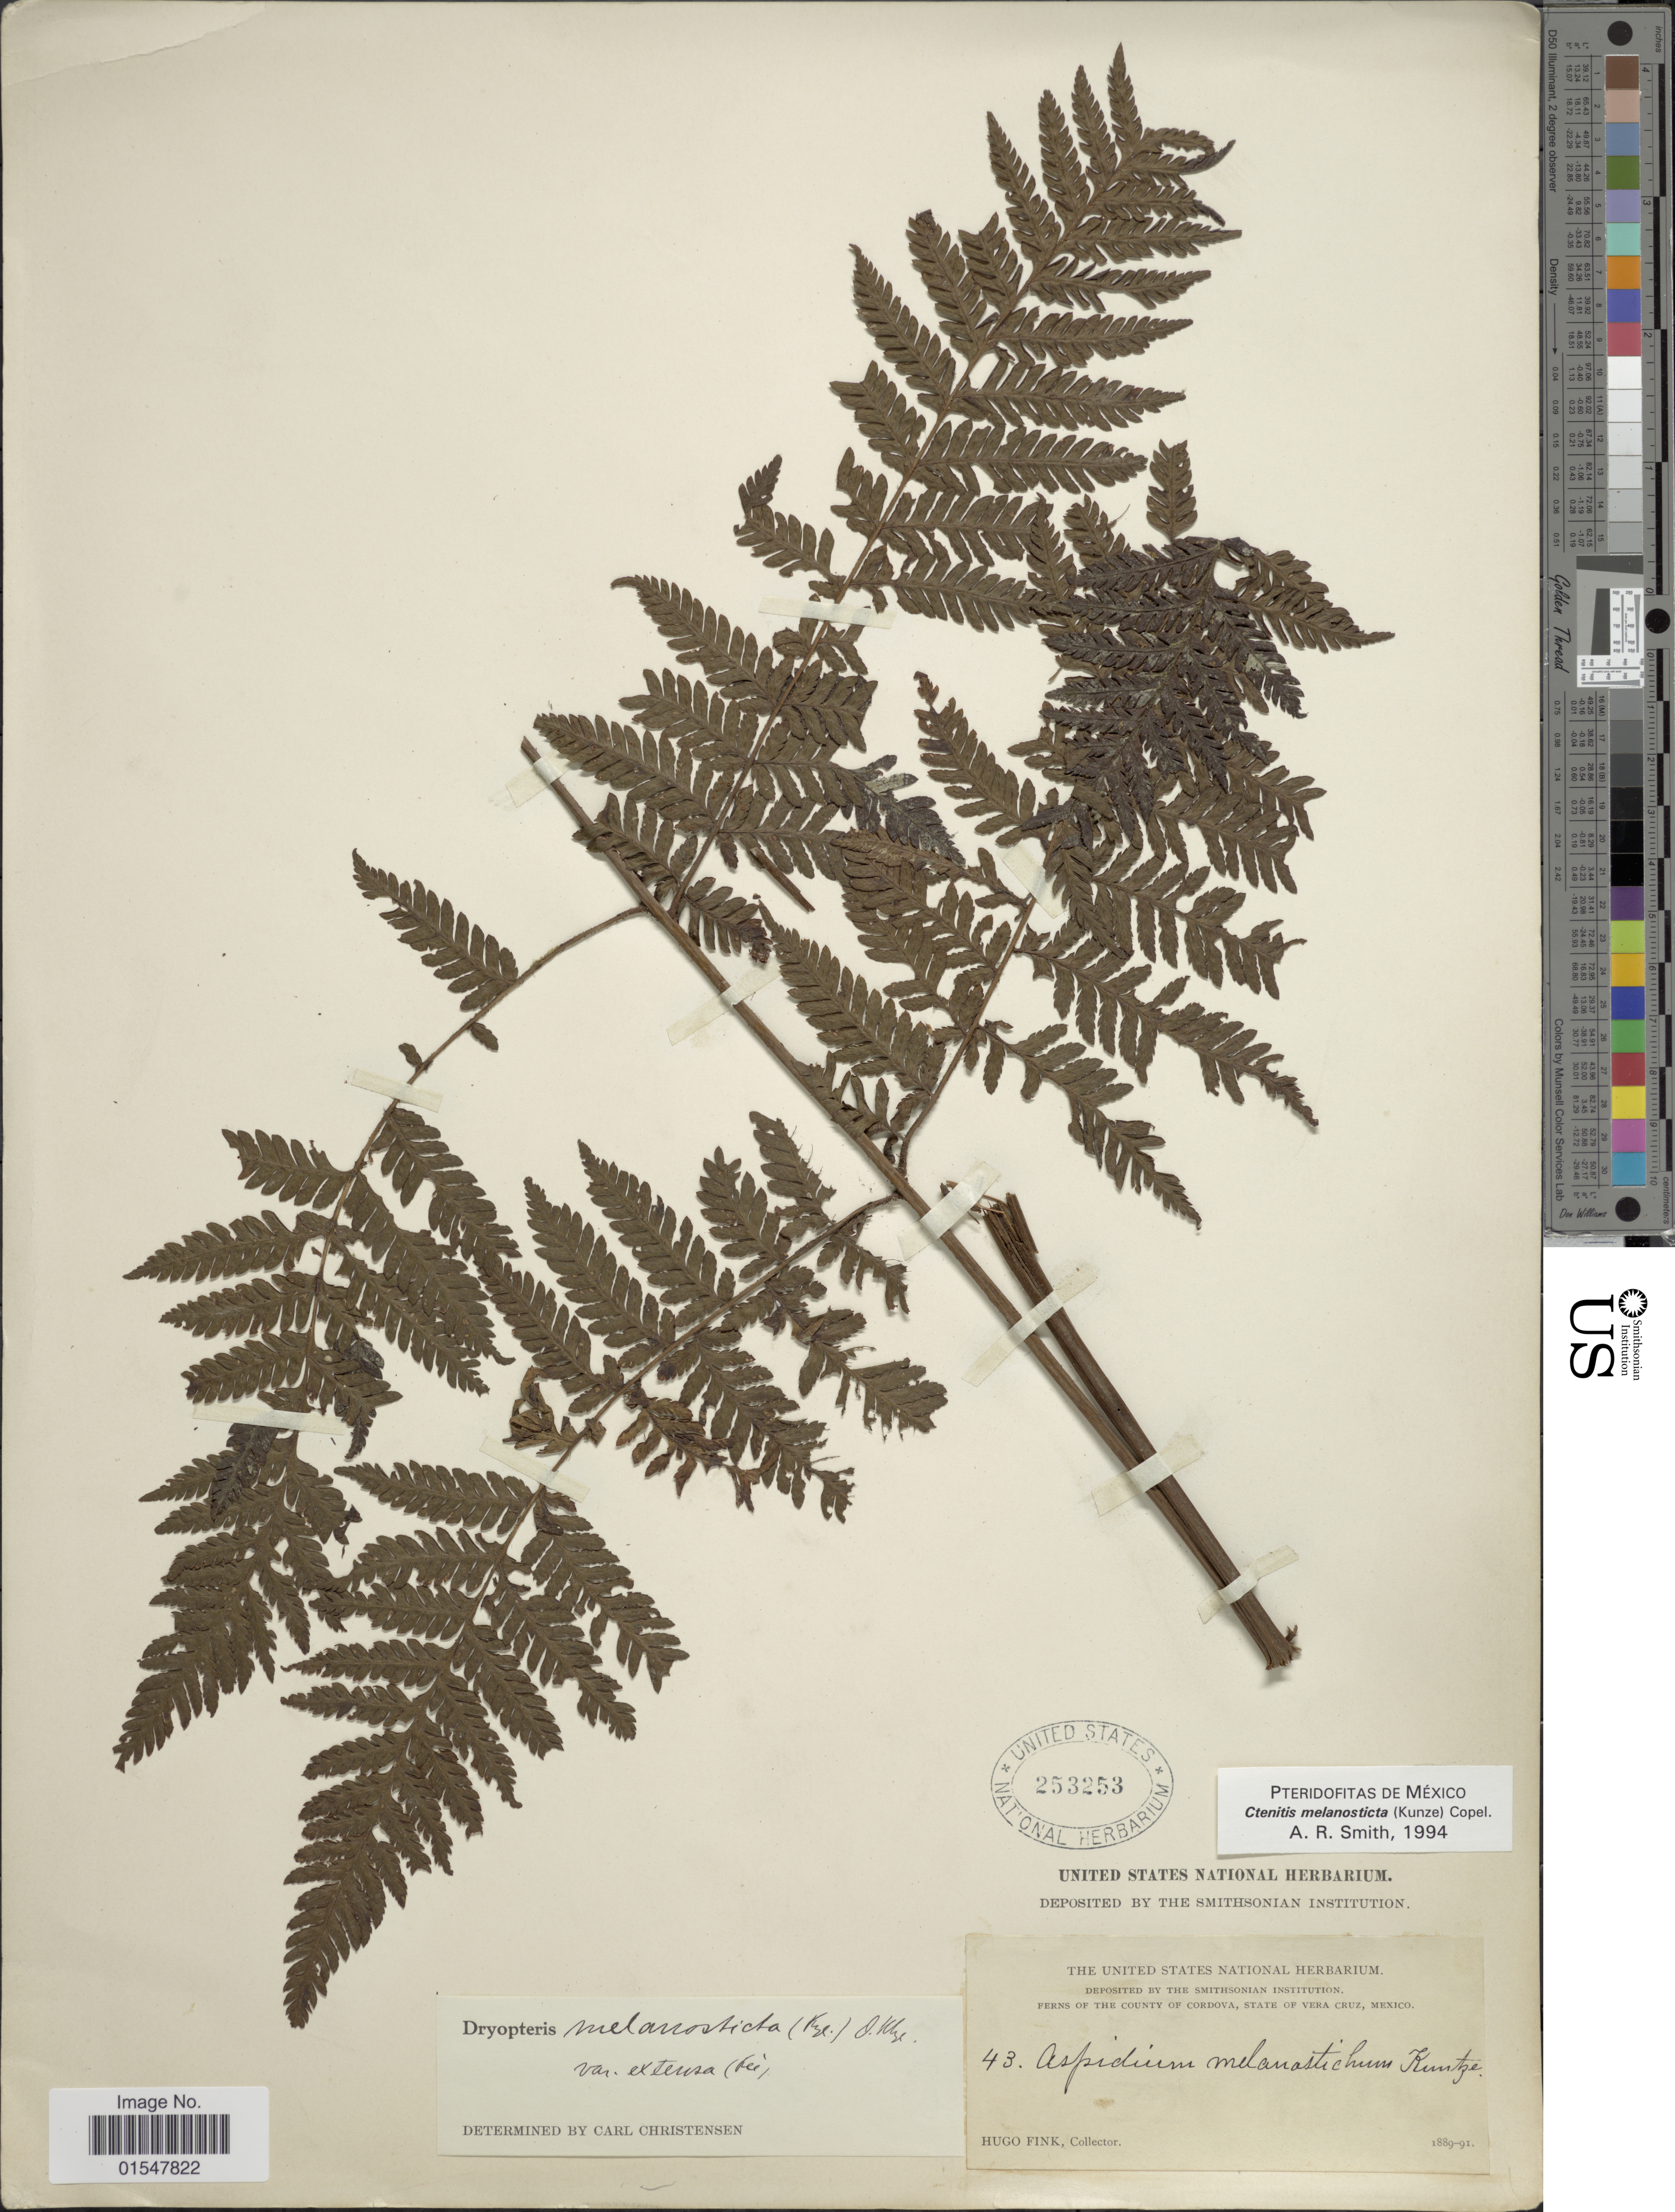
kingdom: Plantae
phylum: Tracheophyta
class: Polypodiopsida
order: Polypodiales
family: Dryopteridaceae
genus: Ctenitis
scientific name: Ctenitis melanosticta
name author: (Kunze) Copel.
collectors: H. Fink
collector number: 43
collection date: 1889/1891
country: Mexico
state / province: Veracruz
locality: The county of Cordova, State of Vera Cruz, Mexico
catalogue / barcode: US 253253